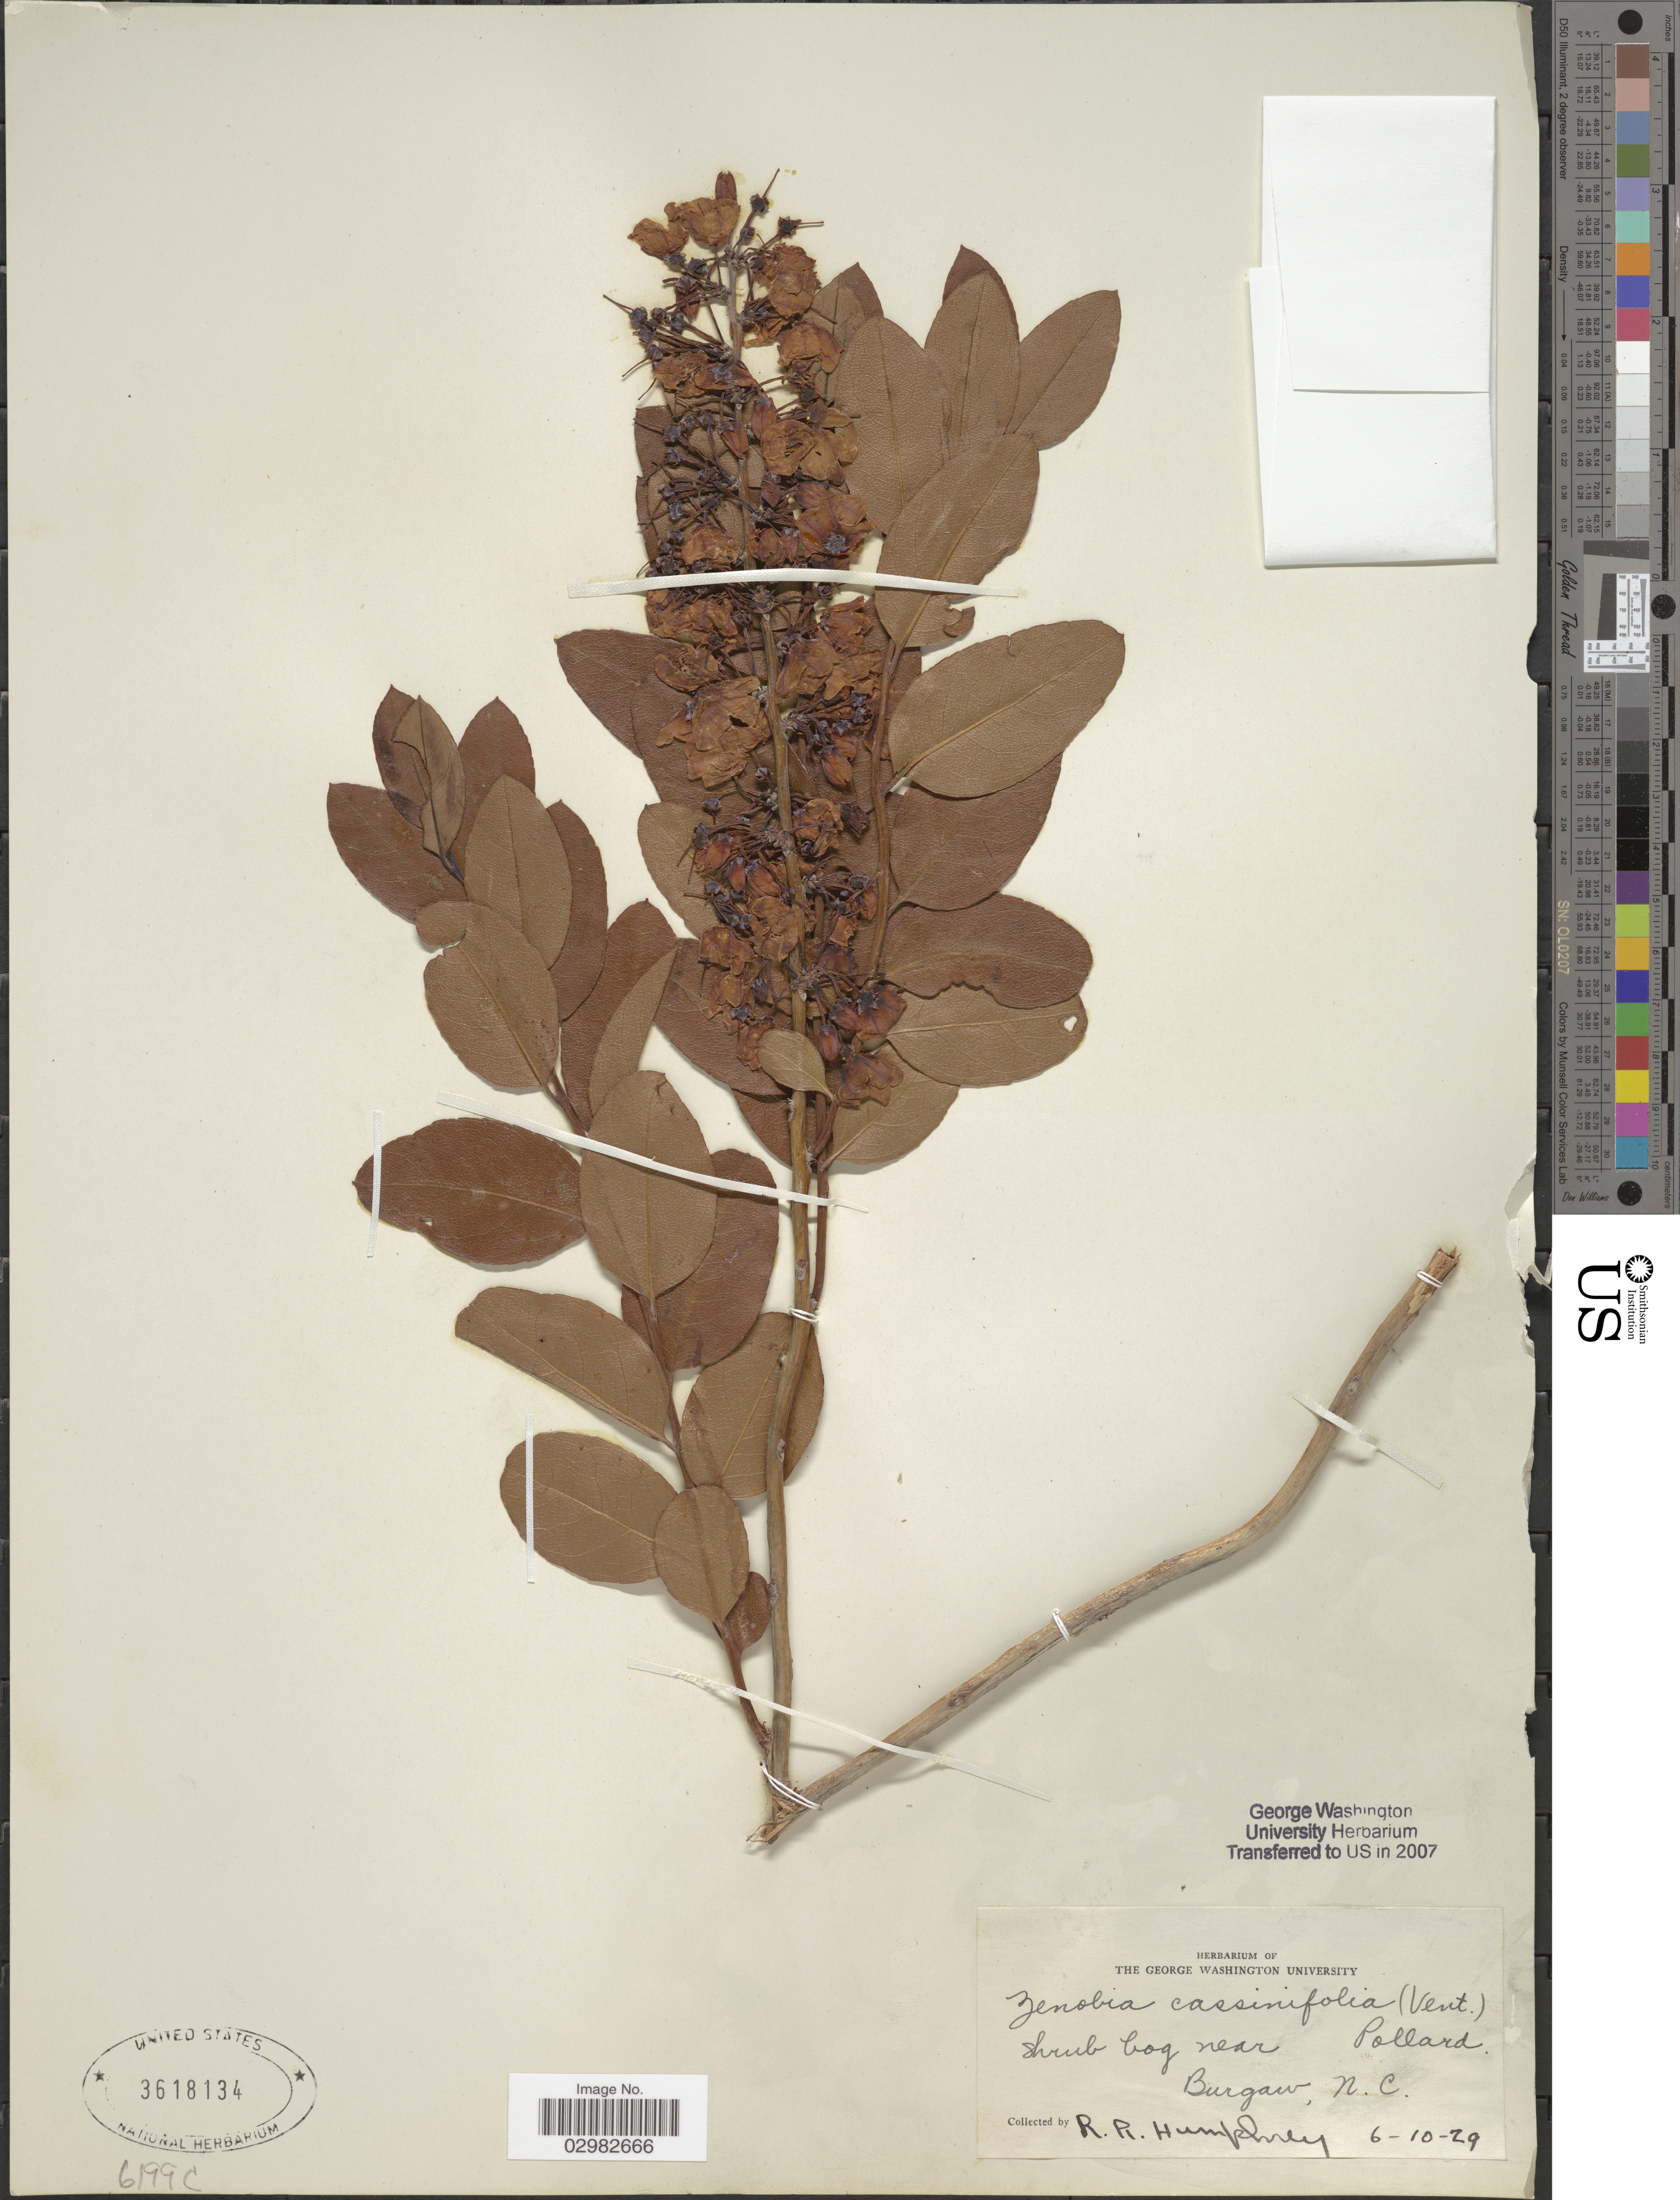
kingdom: Plantae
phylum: Tracheophyta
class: Magnoliopsida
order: Ericales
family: Ericaceae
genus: Zenobia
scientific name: Zenobia pulverulenta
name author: (W. Bartram ex Willd.) Pollard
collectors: R. Humphrey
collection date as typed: Transcribed d/m/y: 10/6/29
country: United States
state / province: North Carolina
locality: Shrub bog near Burgaw.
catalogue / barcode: US 3618134